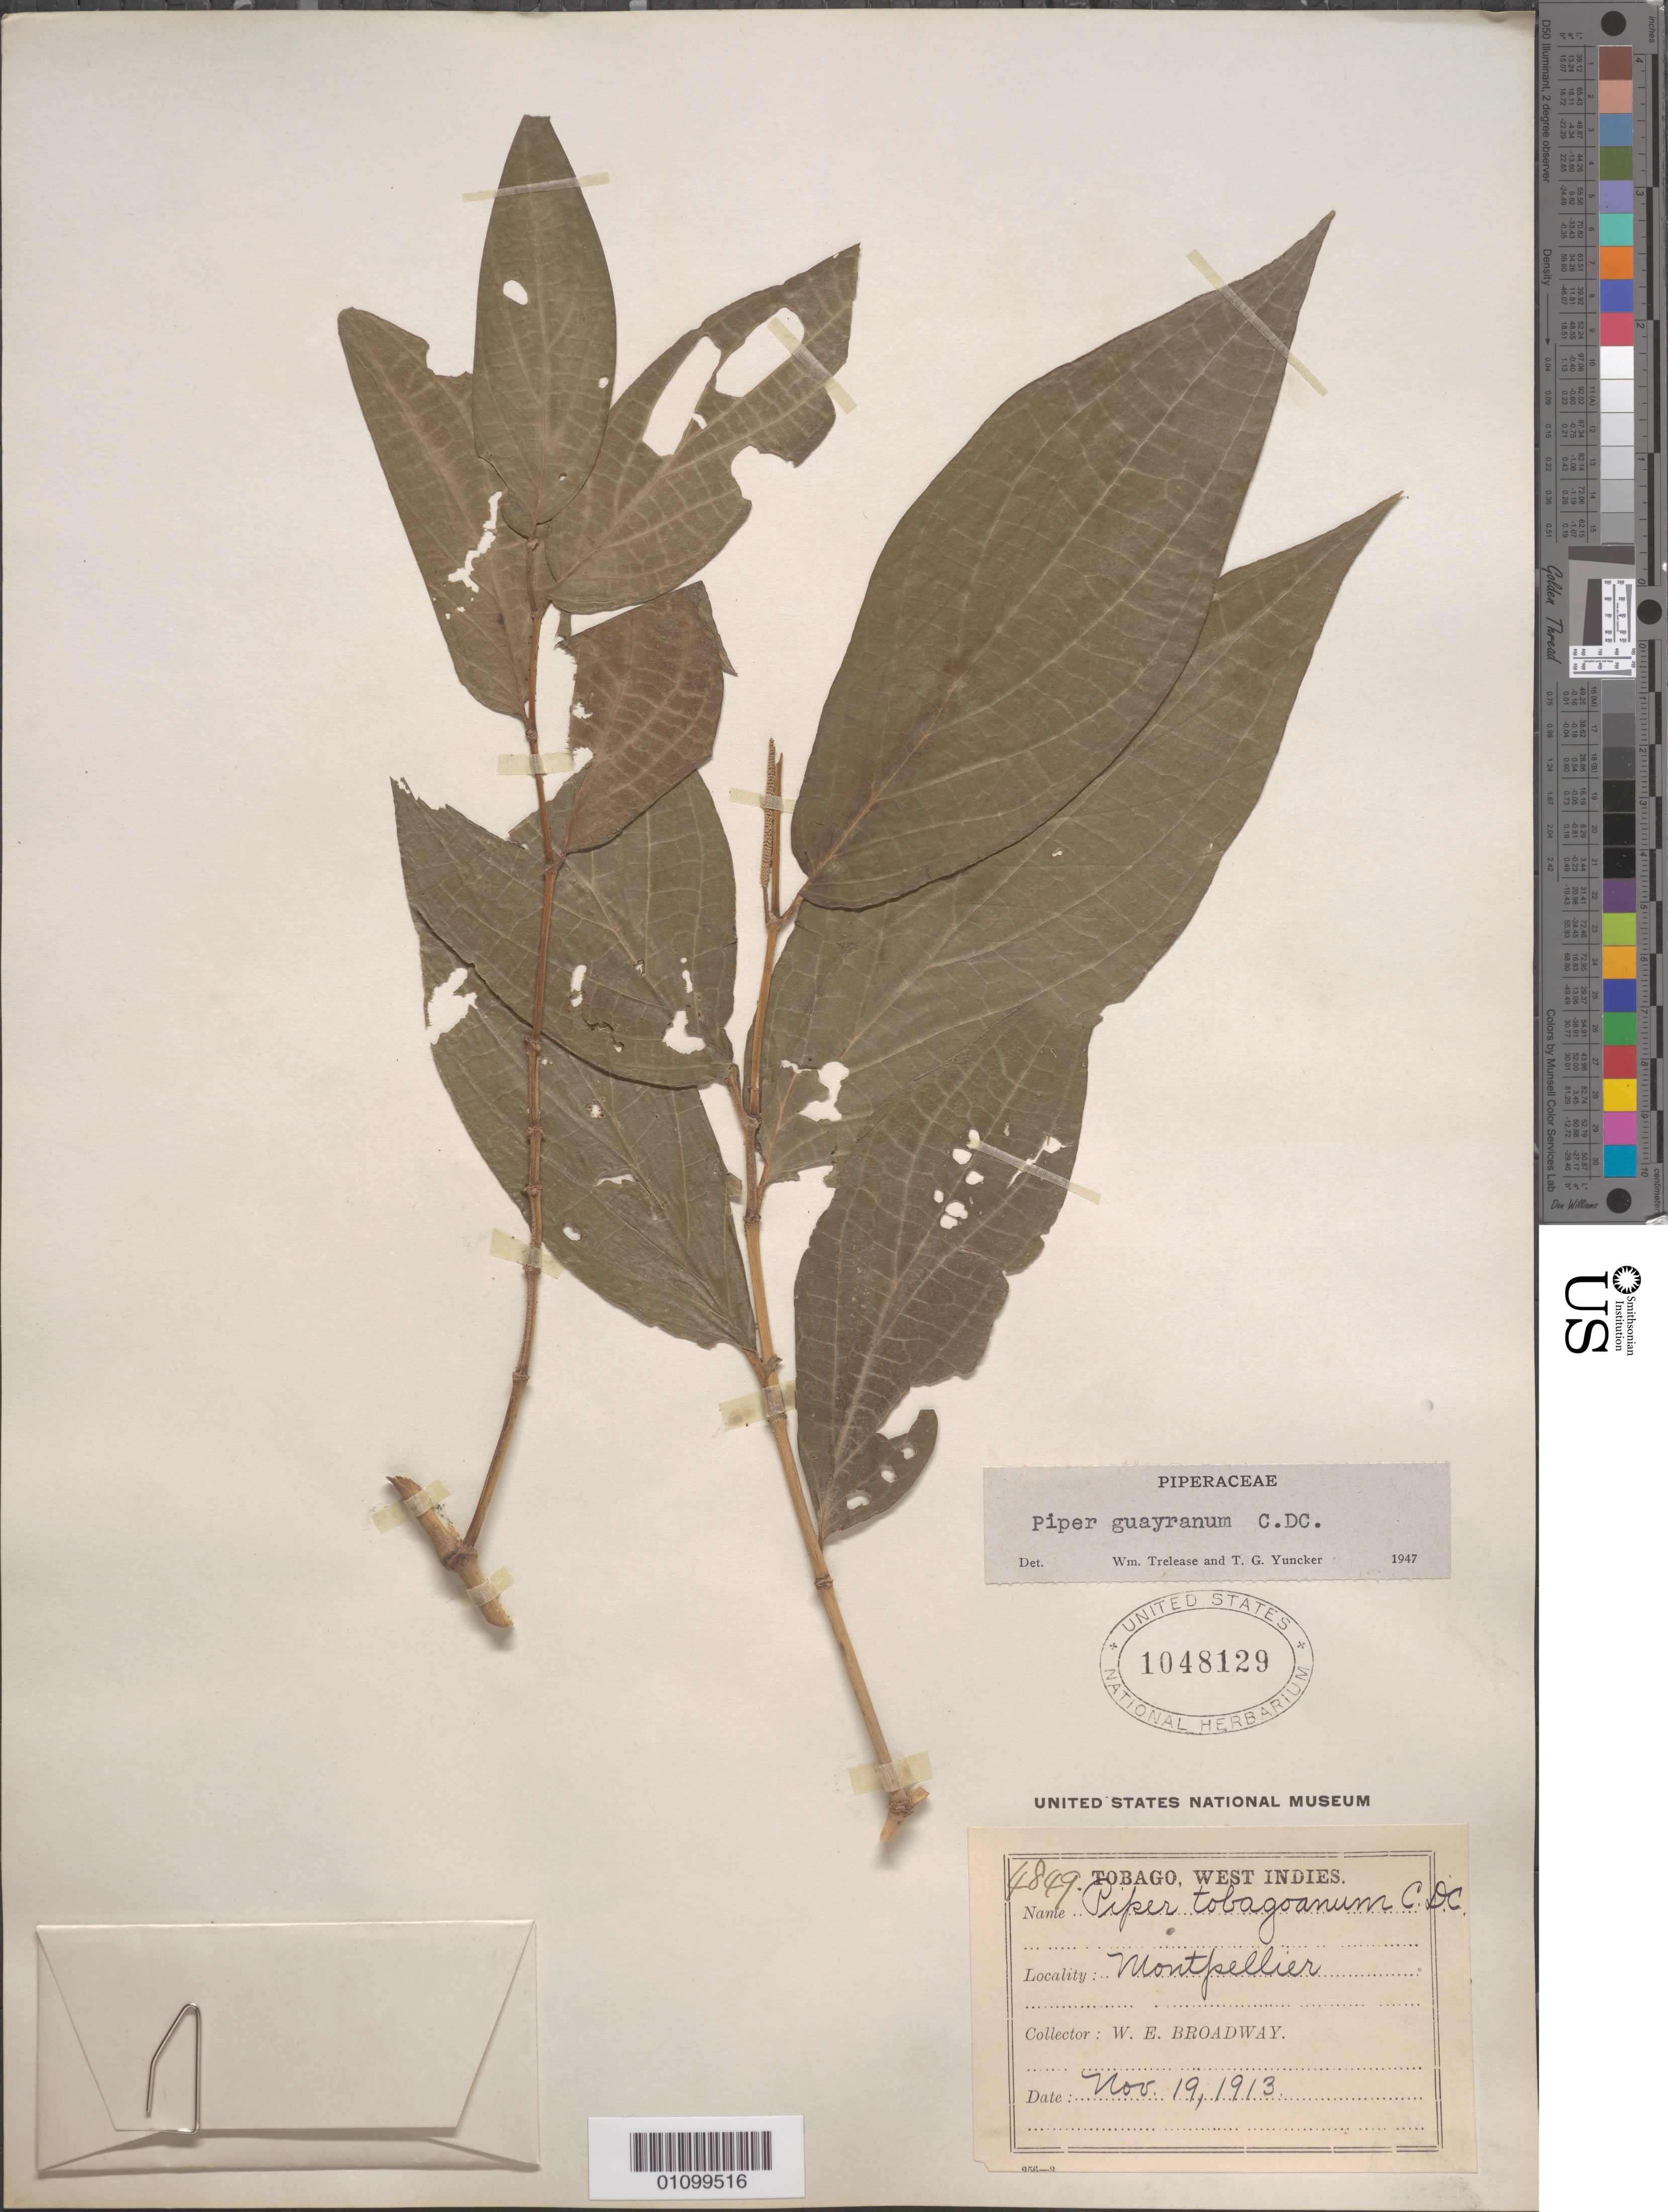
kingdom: Plantae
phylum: Tracheophyta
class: Magnoliopsida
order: Piperales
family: Piperaceae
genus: Piper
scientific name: Piper guayranum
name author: C. DC.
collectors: W. E. Broadway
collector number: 4849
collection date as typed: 19 Nov 1913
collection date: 1913-11-19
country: Trinidad and Tobago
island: Tobago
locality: Montpellier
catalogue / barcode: US 1048129